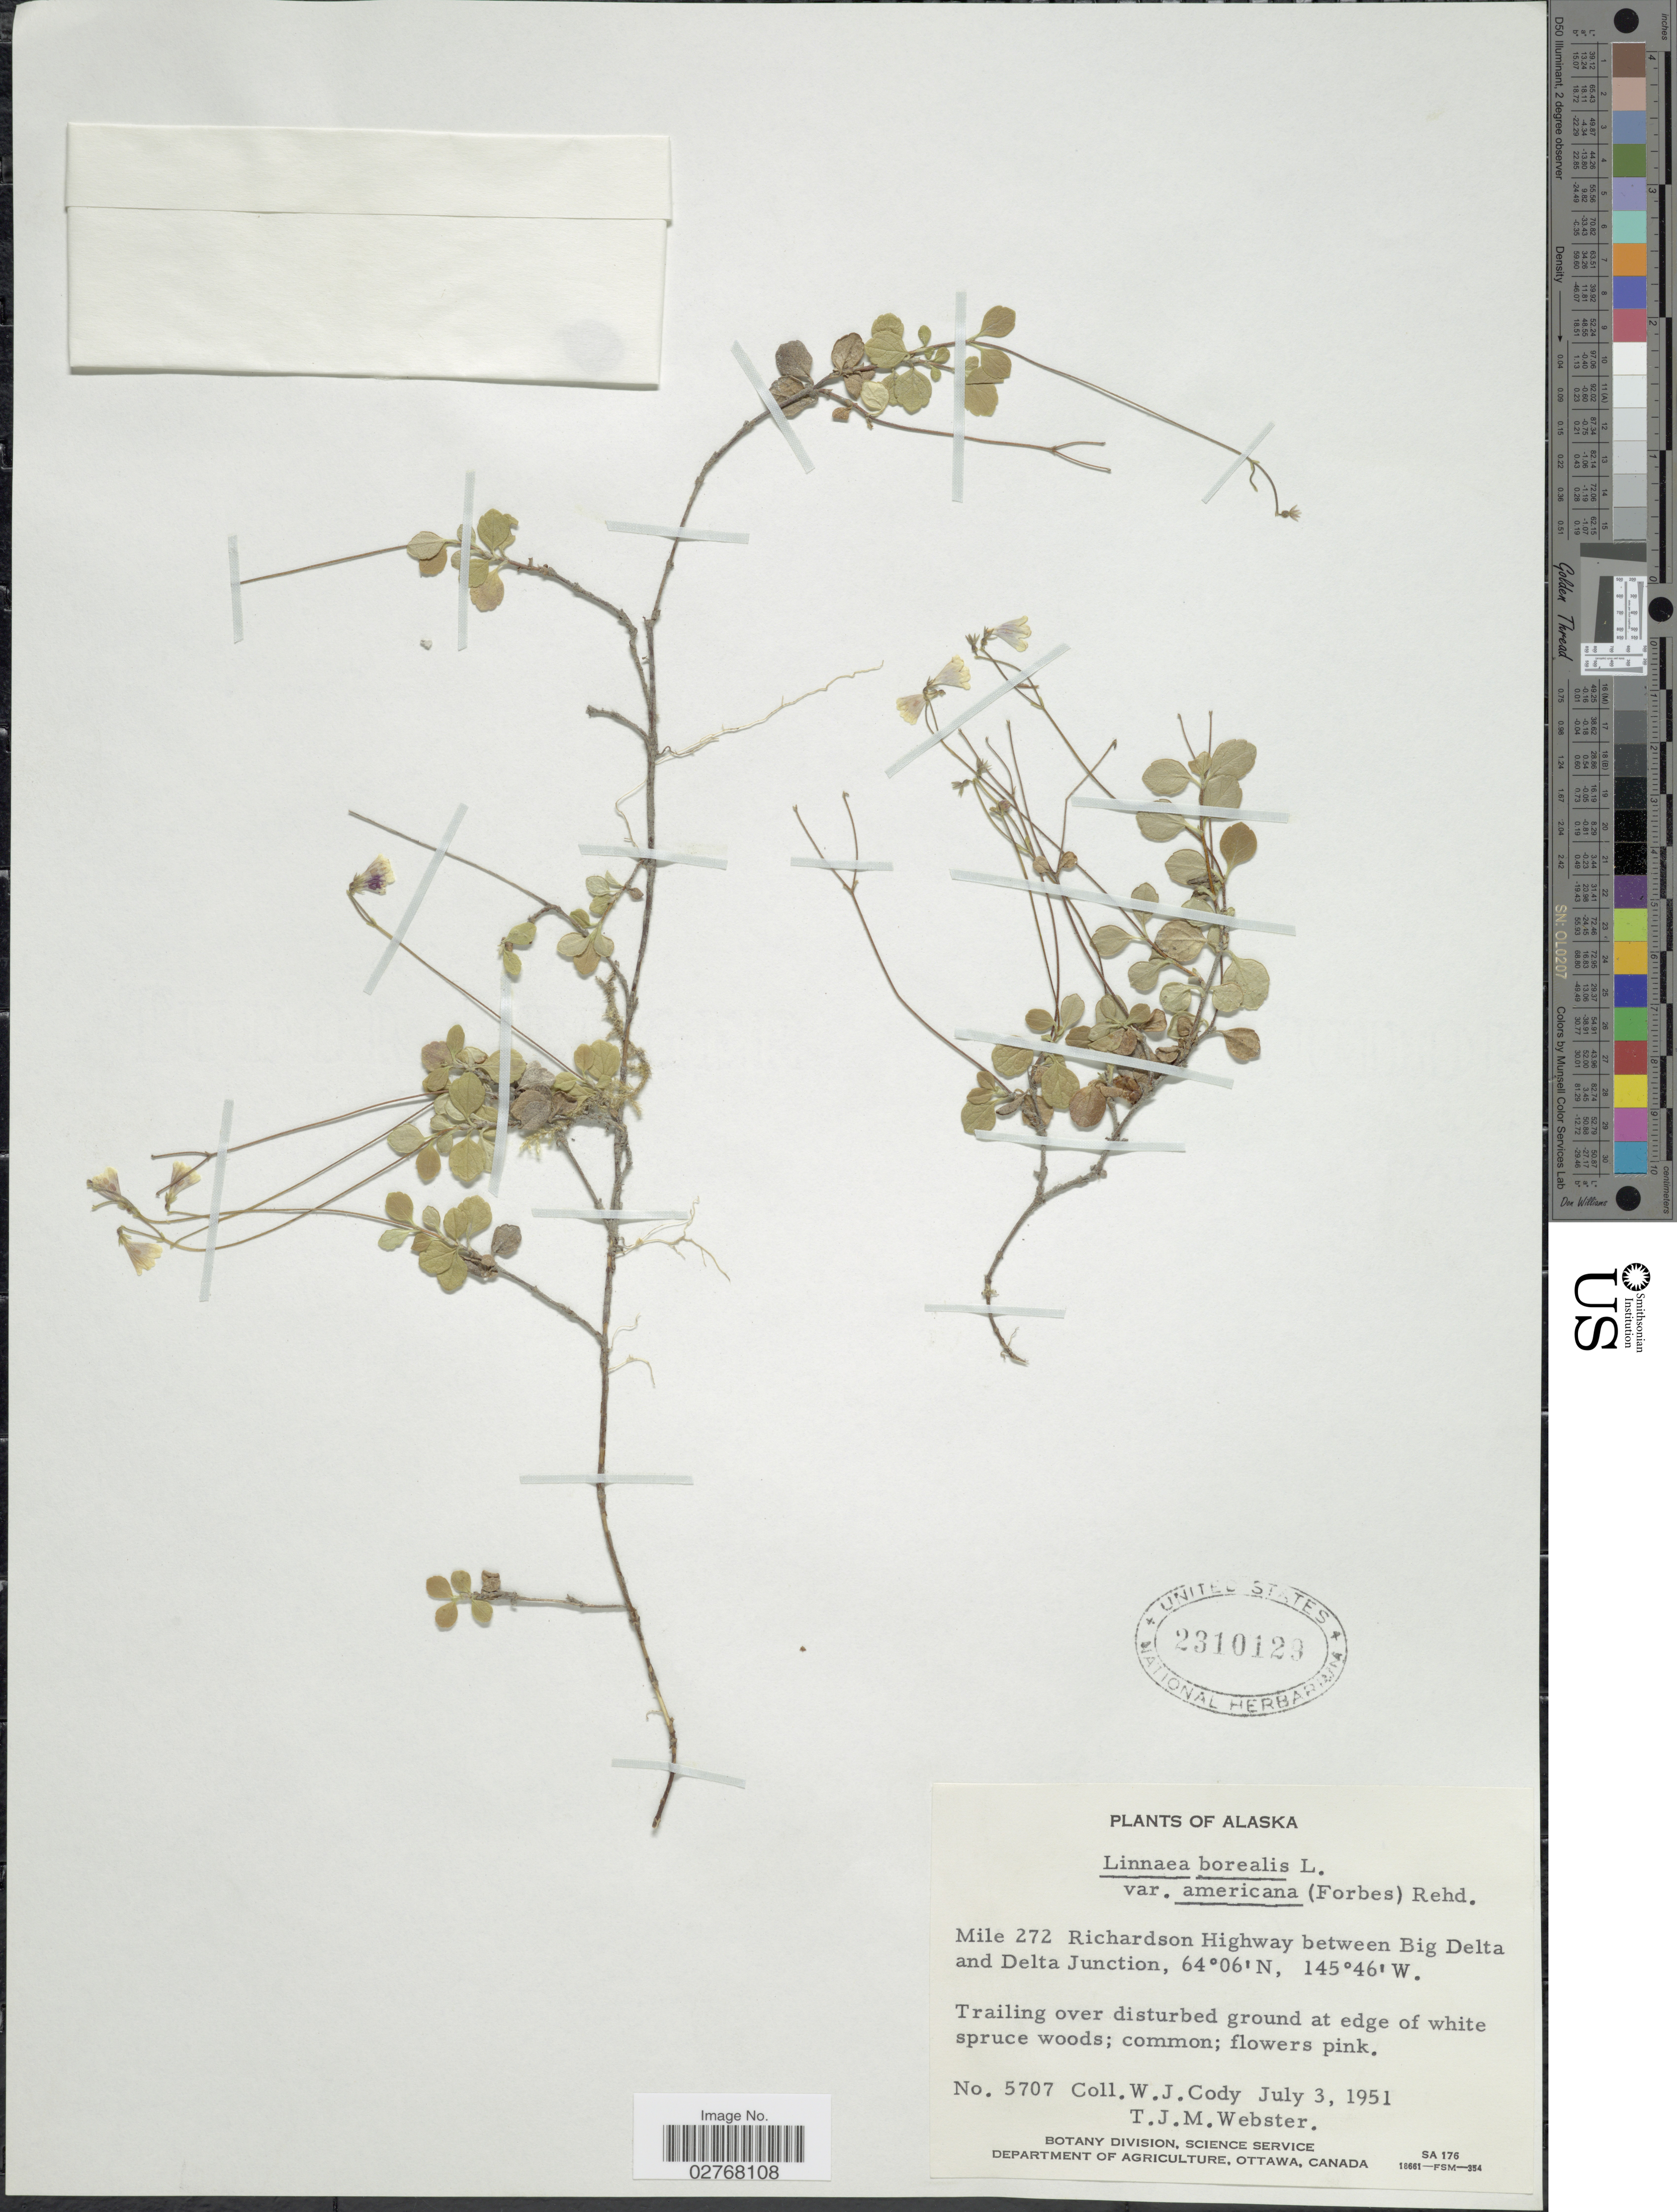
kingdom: Plantae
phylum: Tracheophyta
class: Magnoliopsida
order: Dipsacales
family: Caprifoliaceae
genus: Linnaea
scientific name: Linnaea borealis var. americana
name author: (J. Forbes) Rehder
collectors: W. Cody & T. J. Webster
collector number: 5707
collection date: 1951-07-03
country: United States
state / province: Alaska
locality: Mile 272 Richardson Highway between Big Delta and Delta Junction.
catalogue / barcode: US 2310129